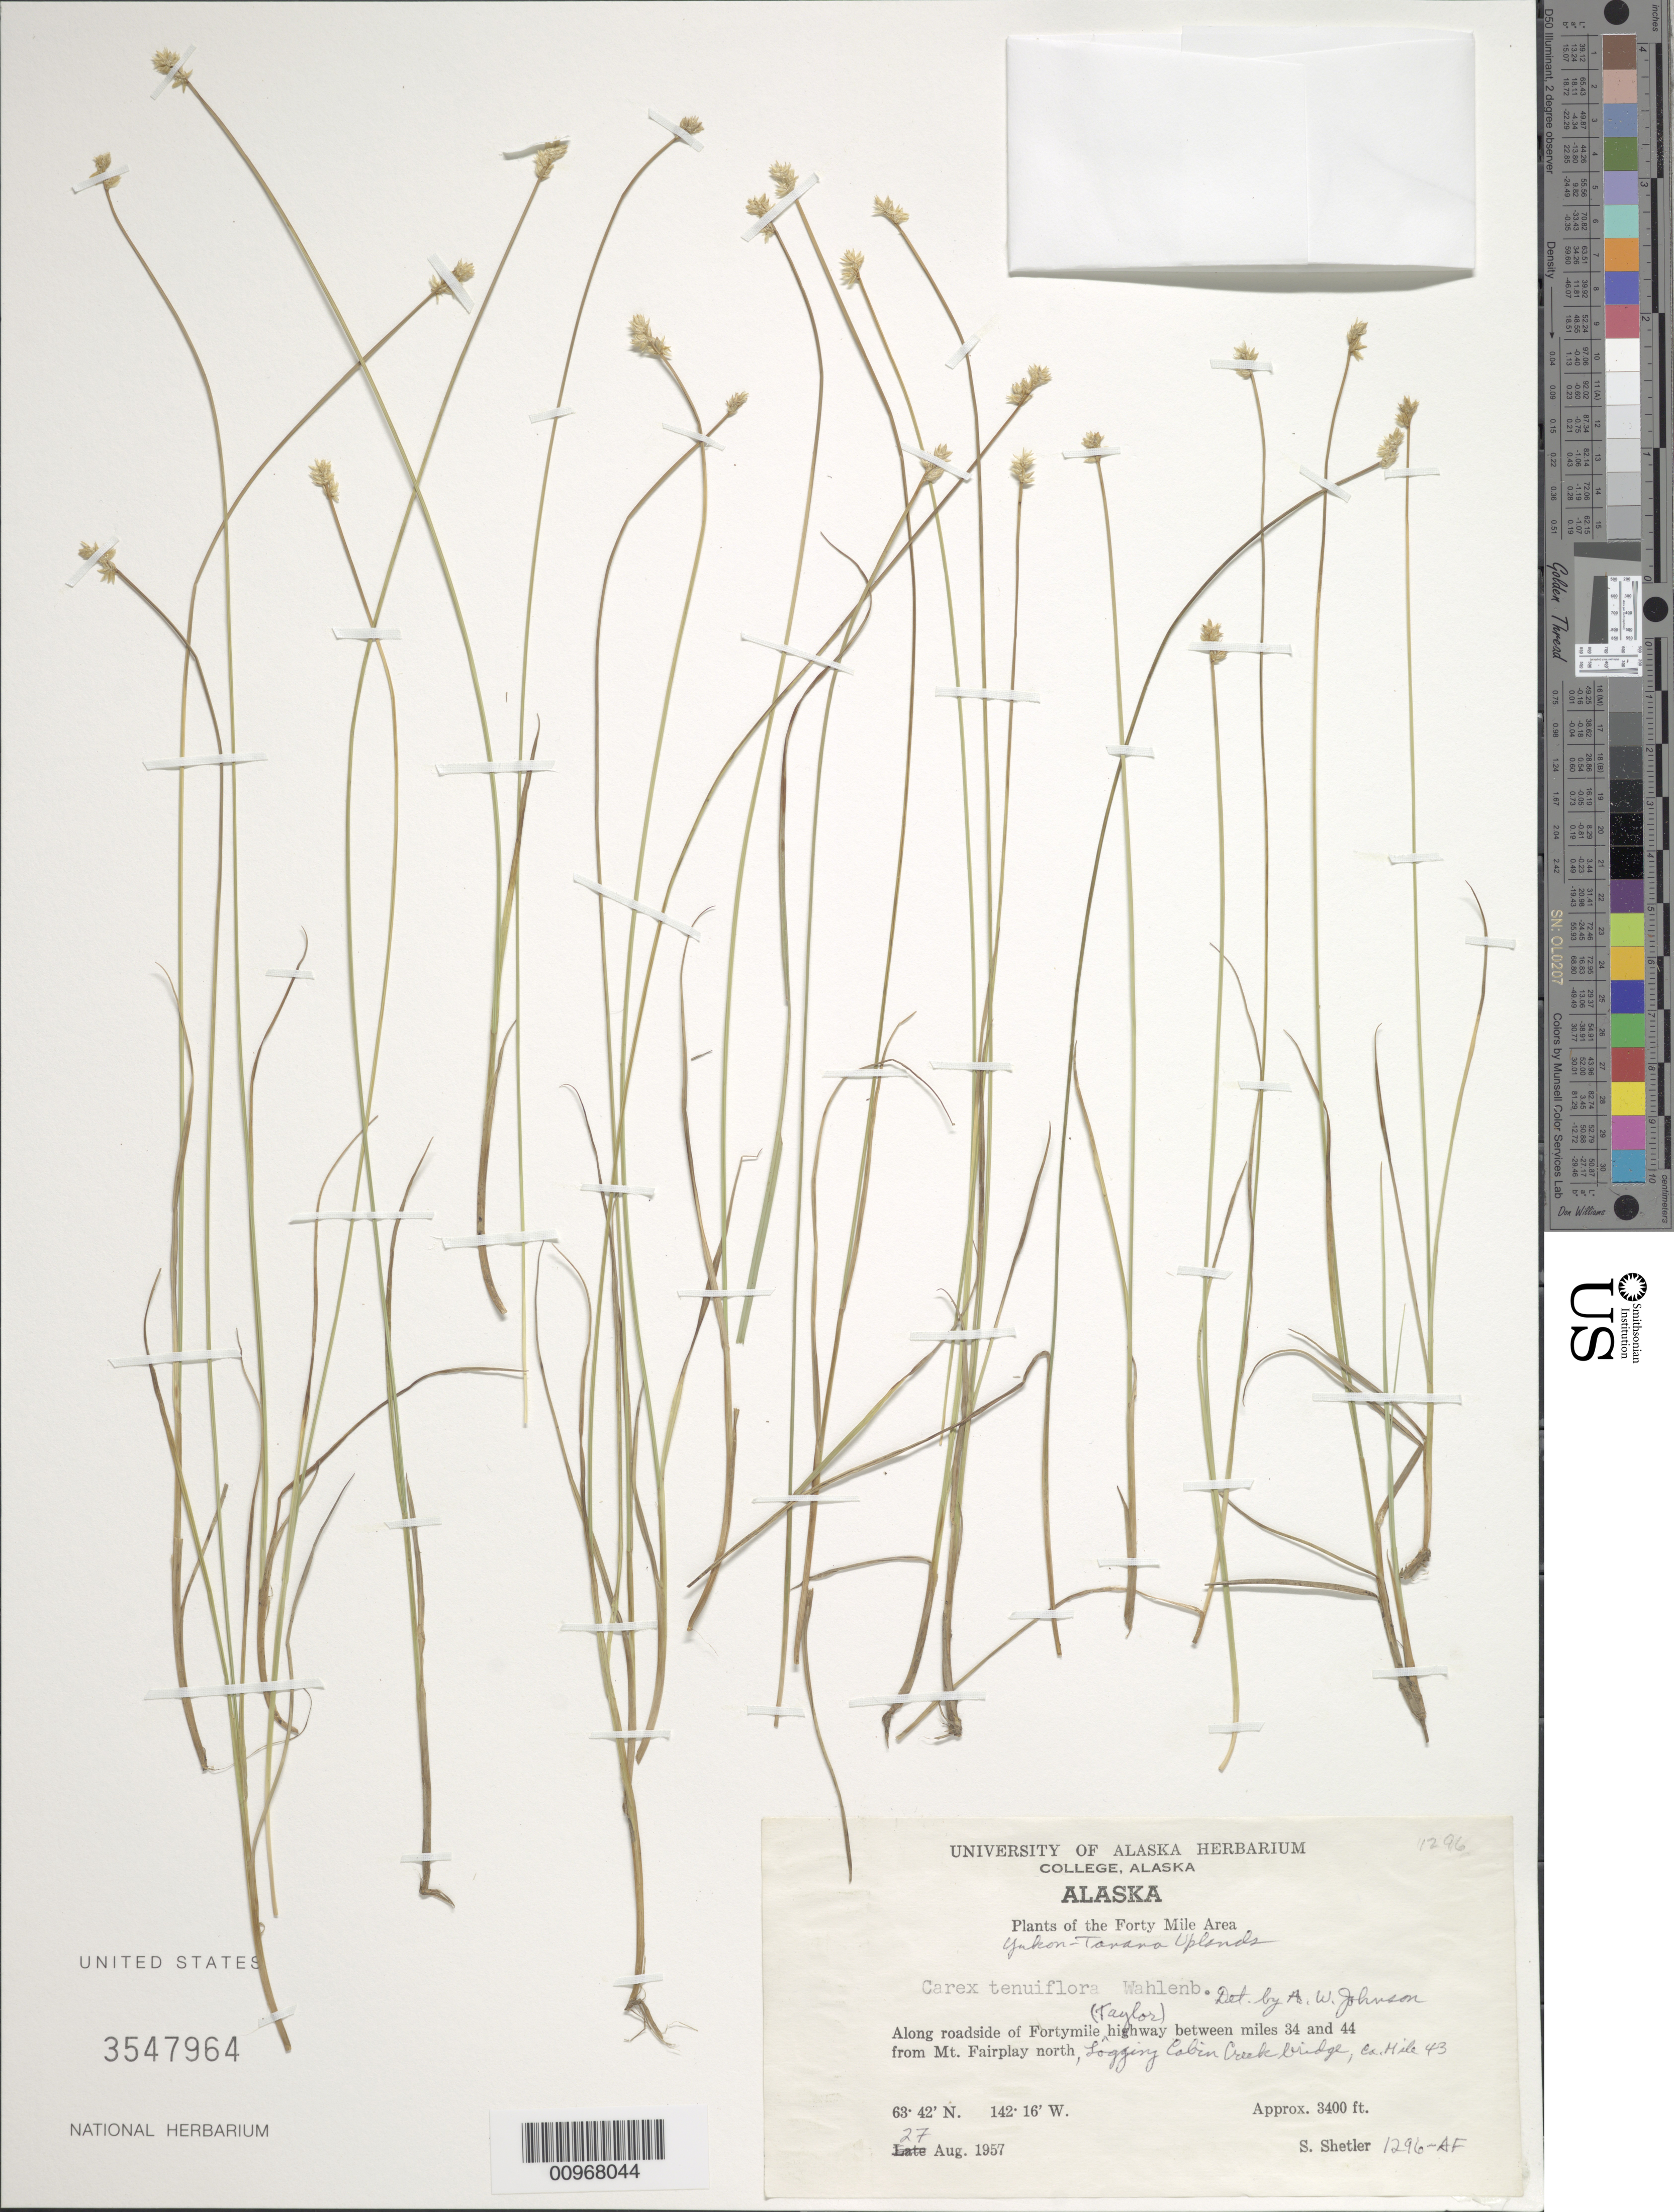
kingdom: Plantae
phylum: Tracheophyta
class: Liliopsida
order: Poales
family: Cyperaceae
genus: Carex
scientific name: Carex tenuiflora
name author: Wahlenb.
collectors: S. Shetler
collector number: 1296-AF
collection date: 1957-08-27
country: United States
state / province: Alaska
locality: Alaska, The Forty Mile Area, Along roadside of Fortymile highway between 34 and 44 from Mt. Fairplay north, Logging Cabin Creek bridge, Mile 43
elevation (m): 1036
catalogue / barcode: US 3547964